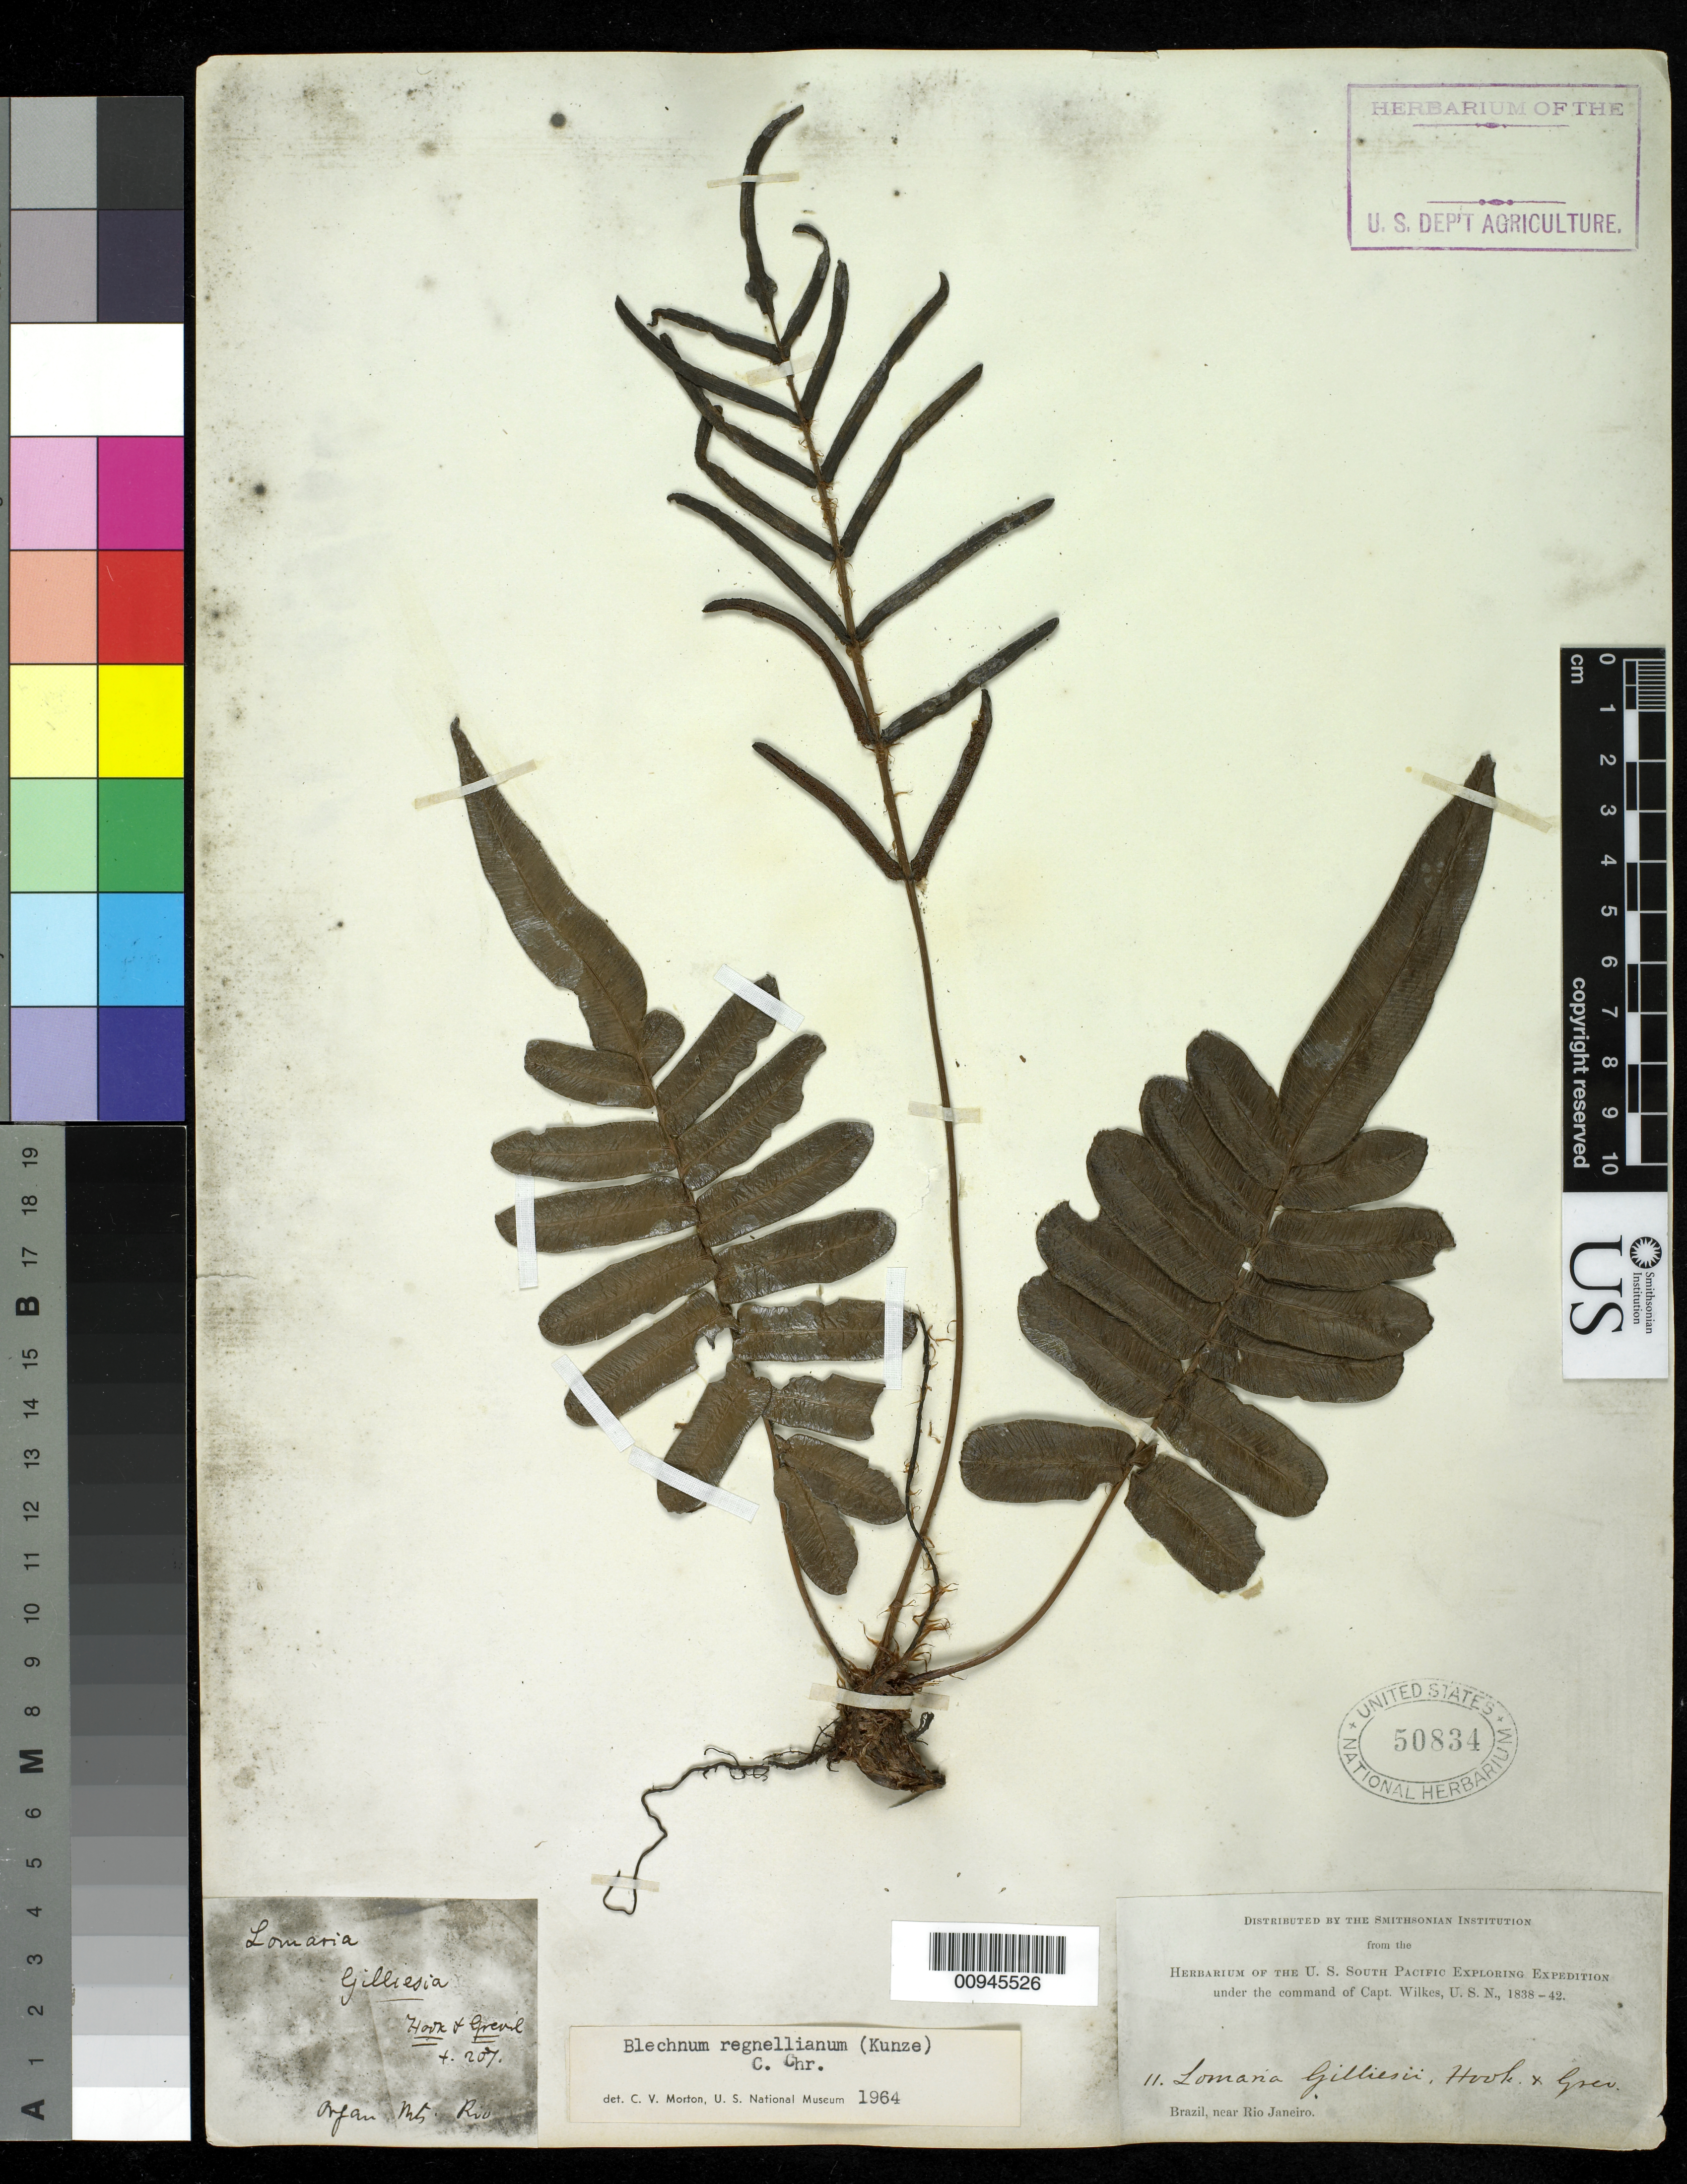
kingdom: Plantae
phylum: Tracheophyta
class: Polypodiopsida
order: Polypodiales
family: Blechnaceae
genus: Blechnum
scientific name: Blechnum regnellianum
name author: (Kunze) C. Chr.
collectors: Wilkes Explor. Exped.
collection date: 1838/1842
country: Brazil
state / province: Rio de Janeiro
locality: Brazil, near Rio Janeiro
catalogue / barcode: US 50834